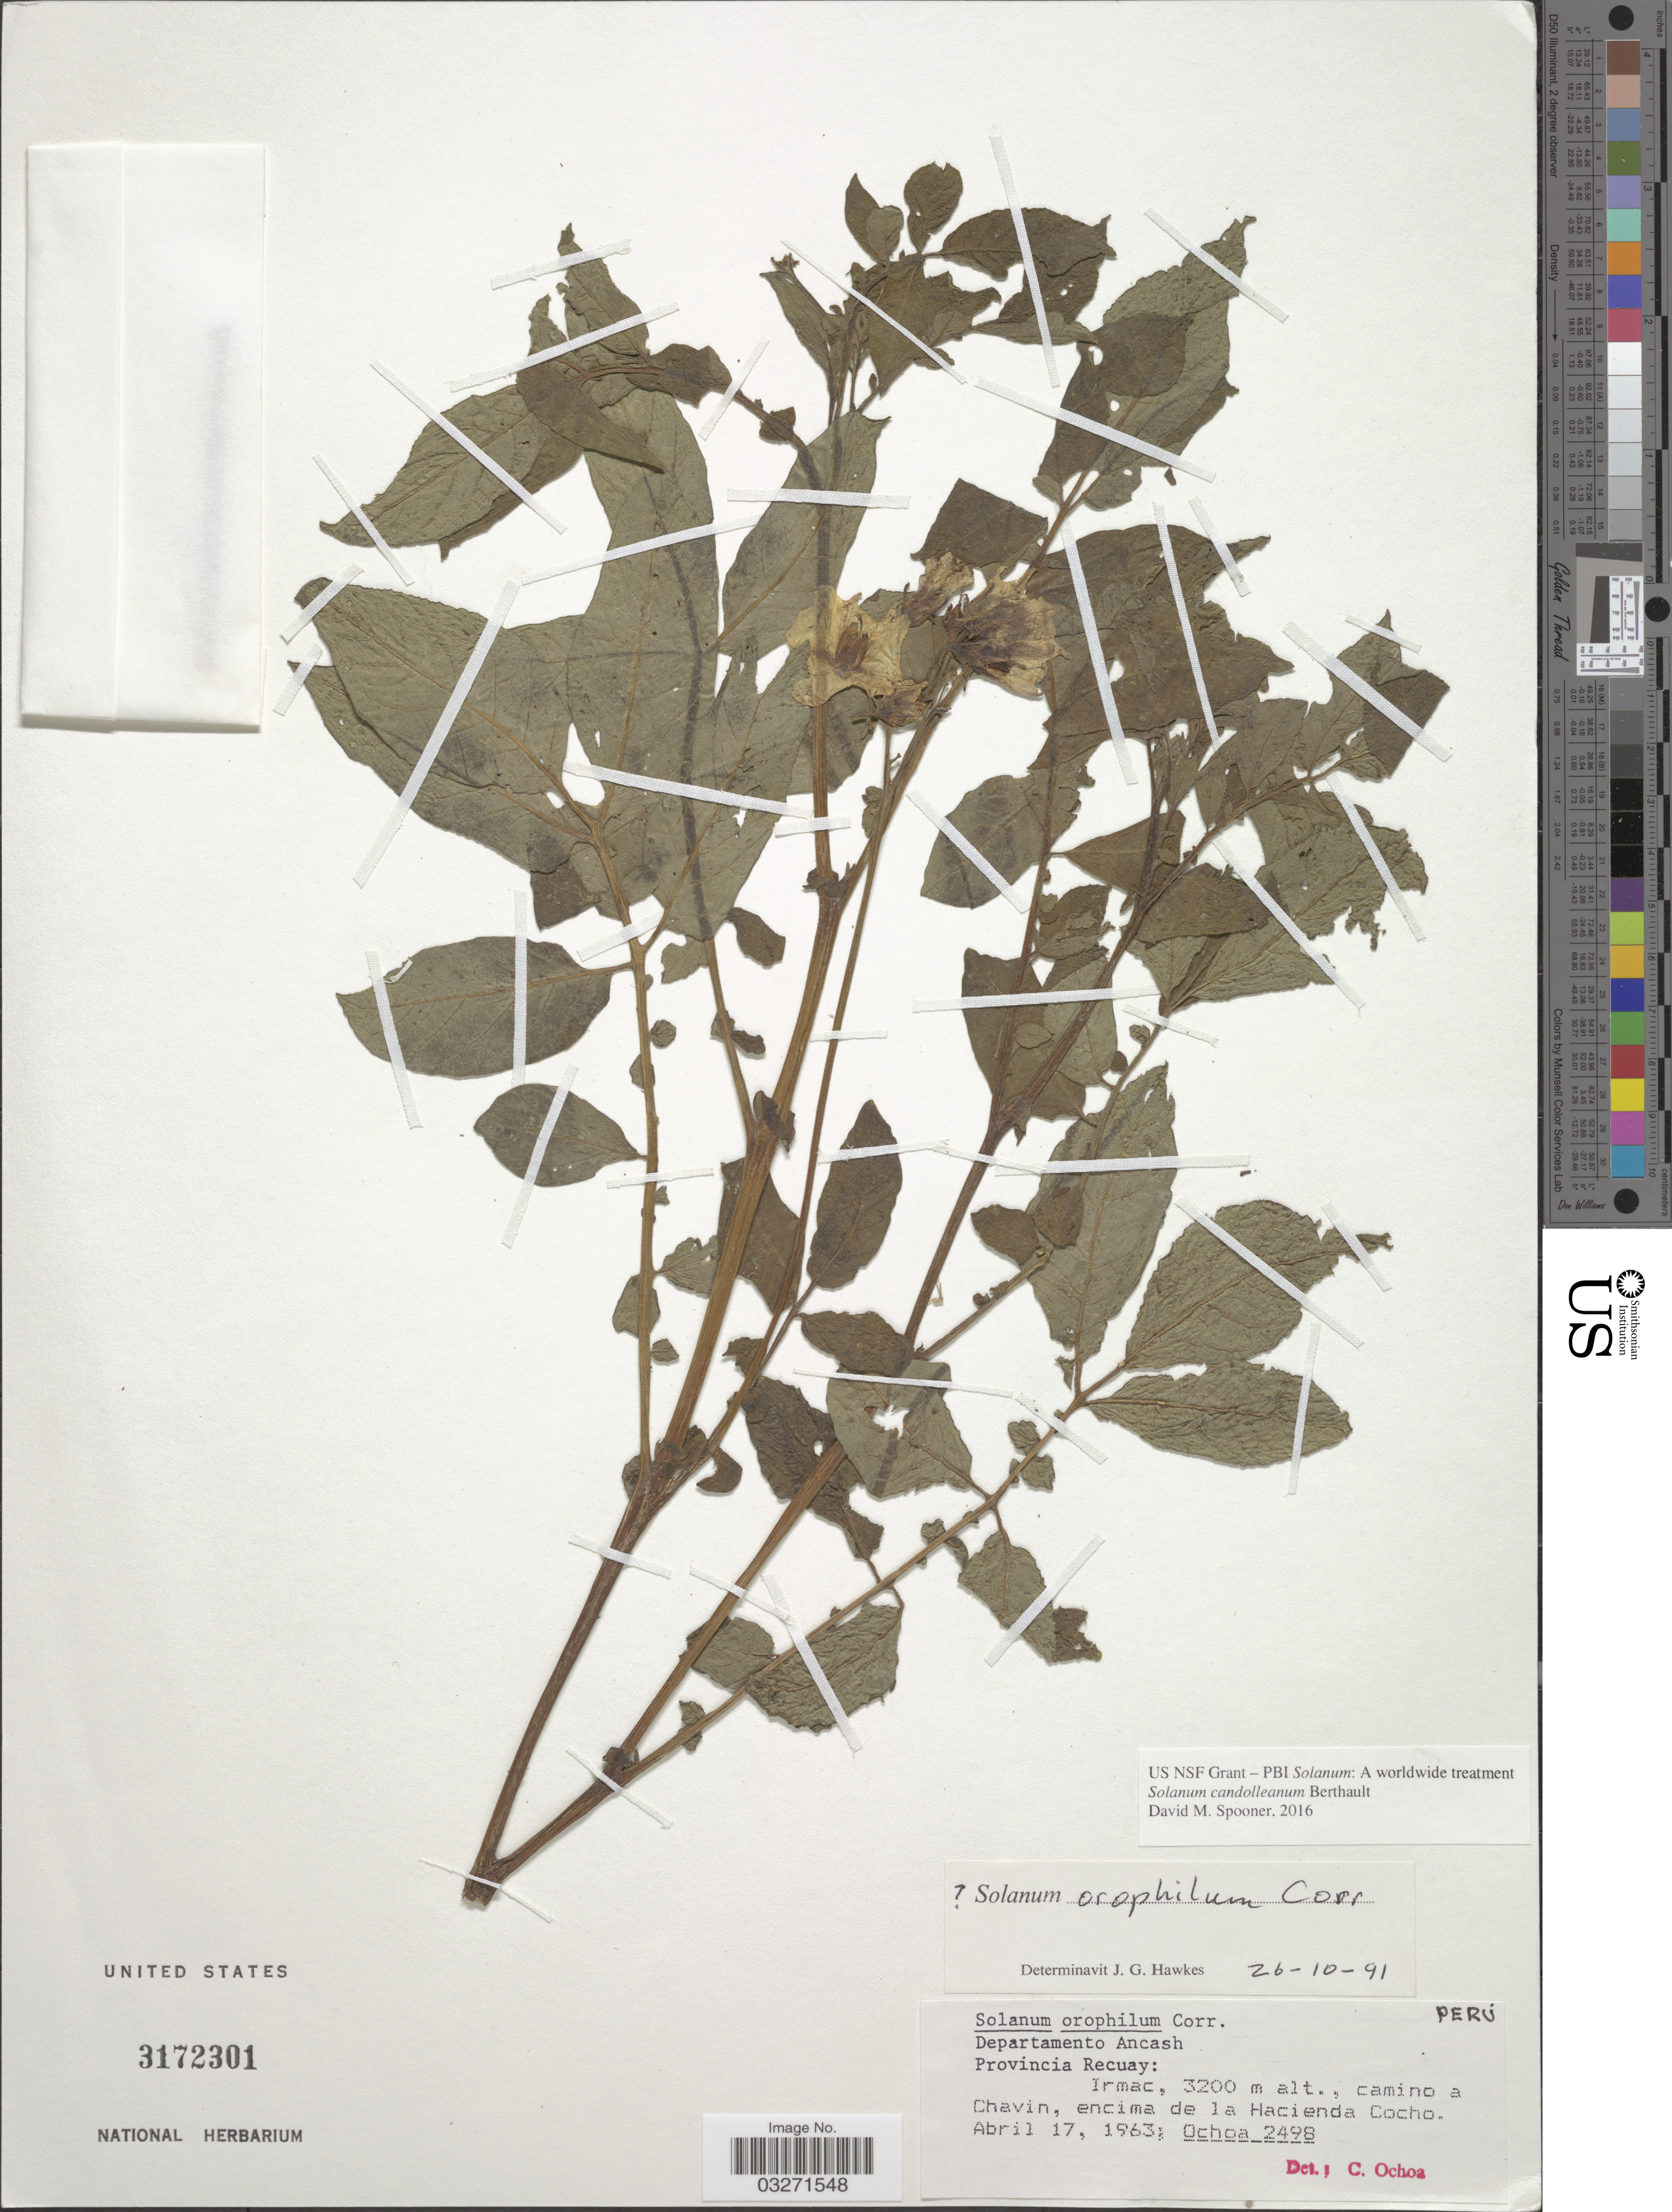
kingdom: Plantae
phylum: Tracheophyta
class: Magnoliopsida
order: Solanales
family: Solanaceae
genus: Solanum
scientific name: Solanum candolleanum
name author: Berthault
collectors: -. Ochoa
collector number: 2498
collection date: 1963-04-17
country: Peru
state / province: Ancash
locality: Departamento Ancash. Provincia Recuay: Irmac, camino a Chavin, encima de la Hacienda Cocho.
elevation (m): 3200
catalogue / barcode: US 3172301